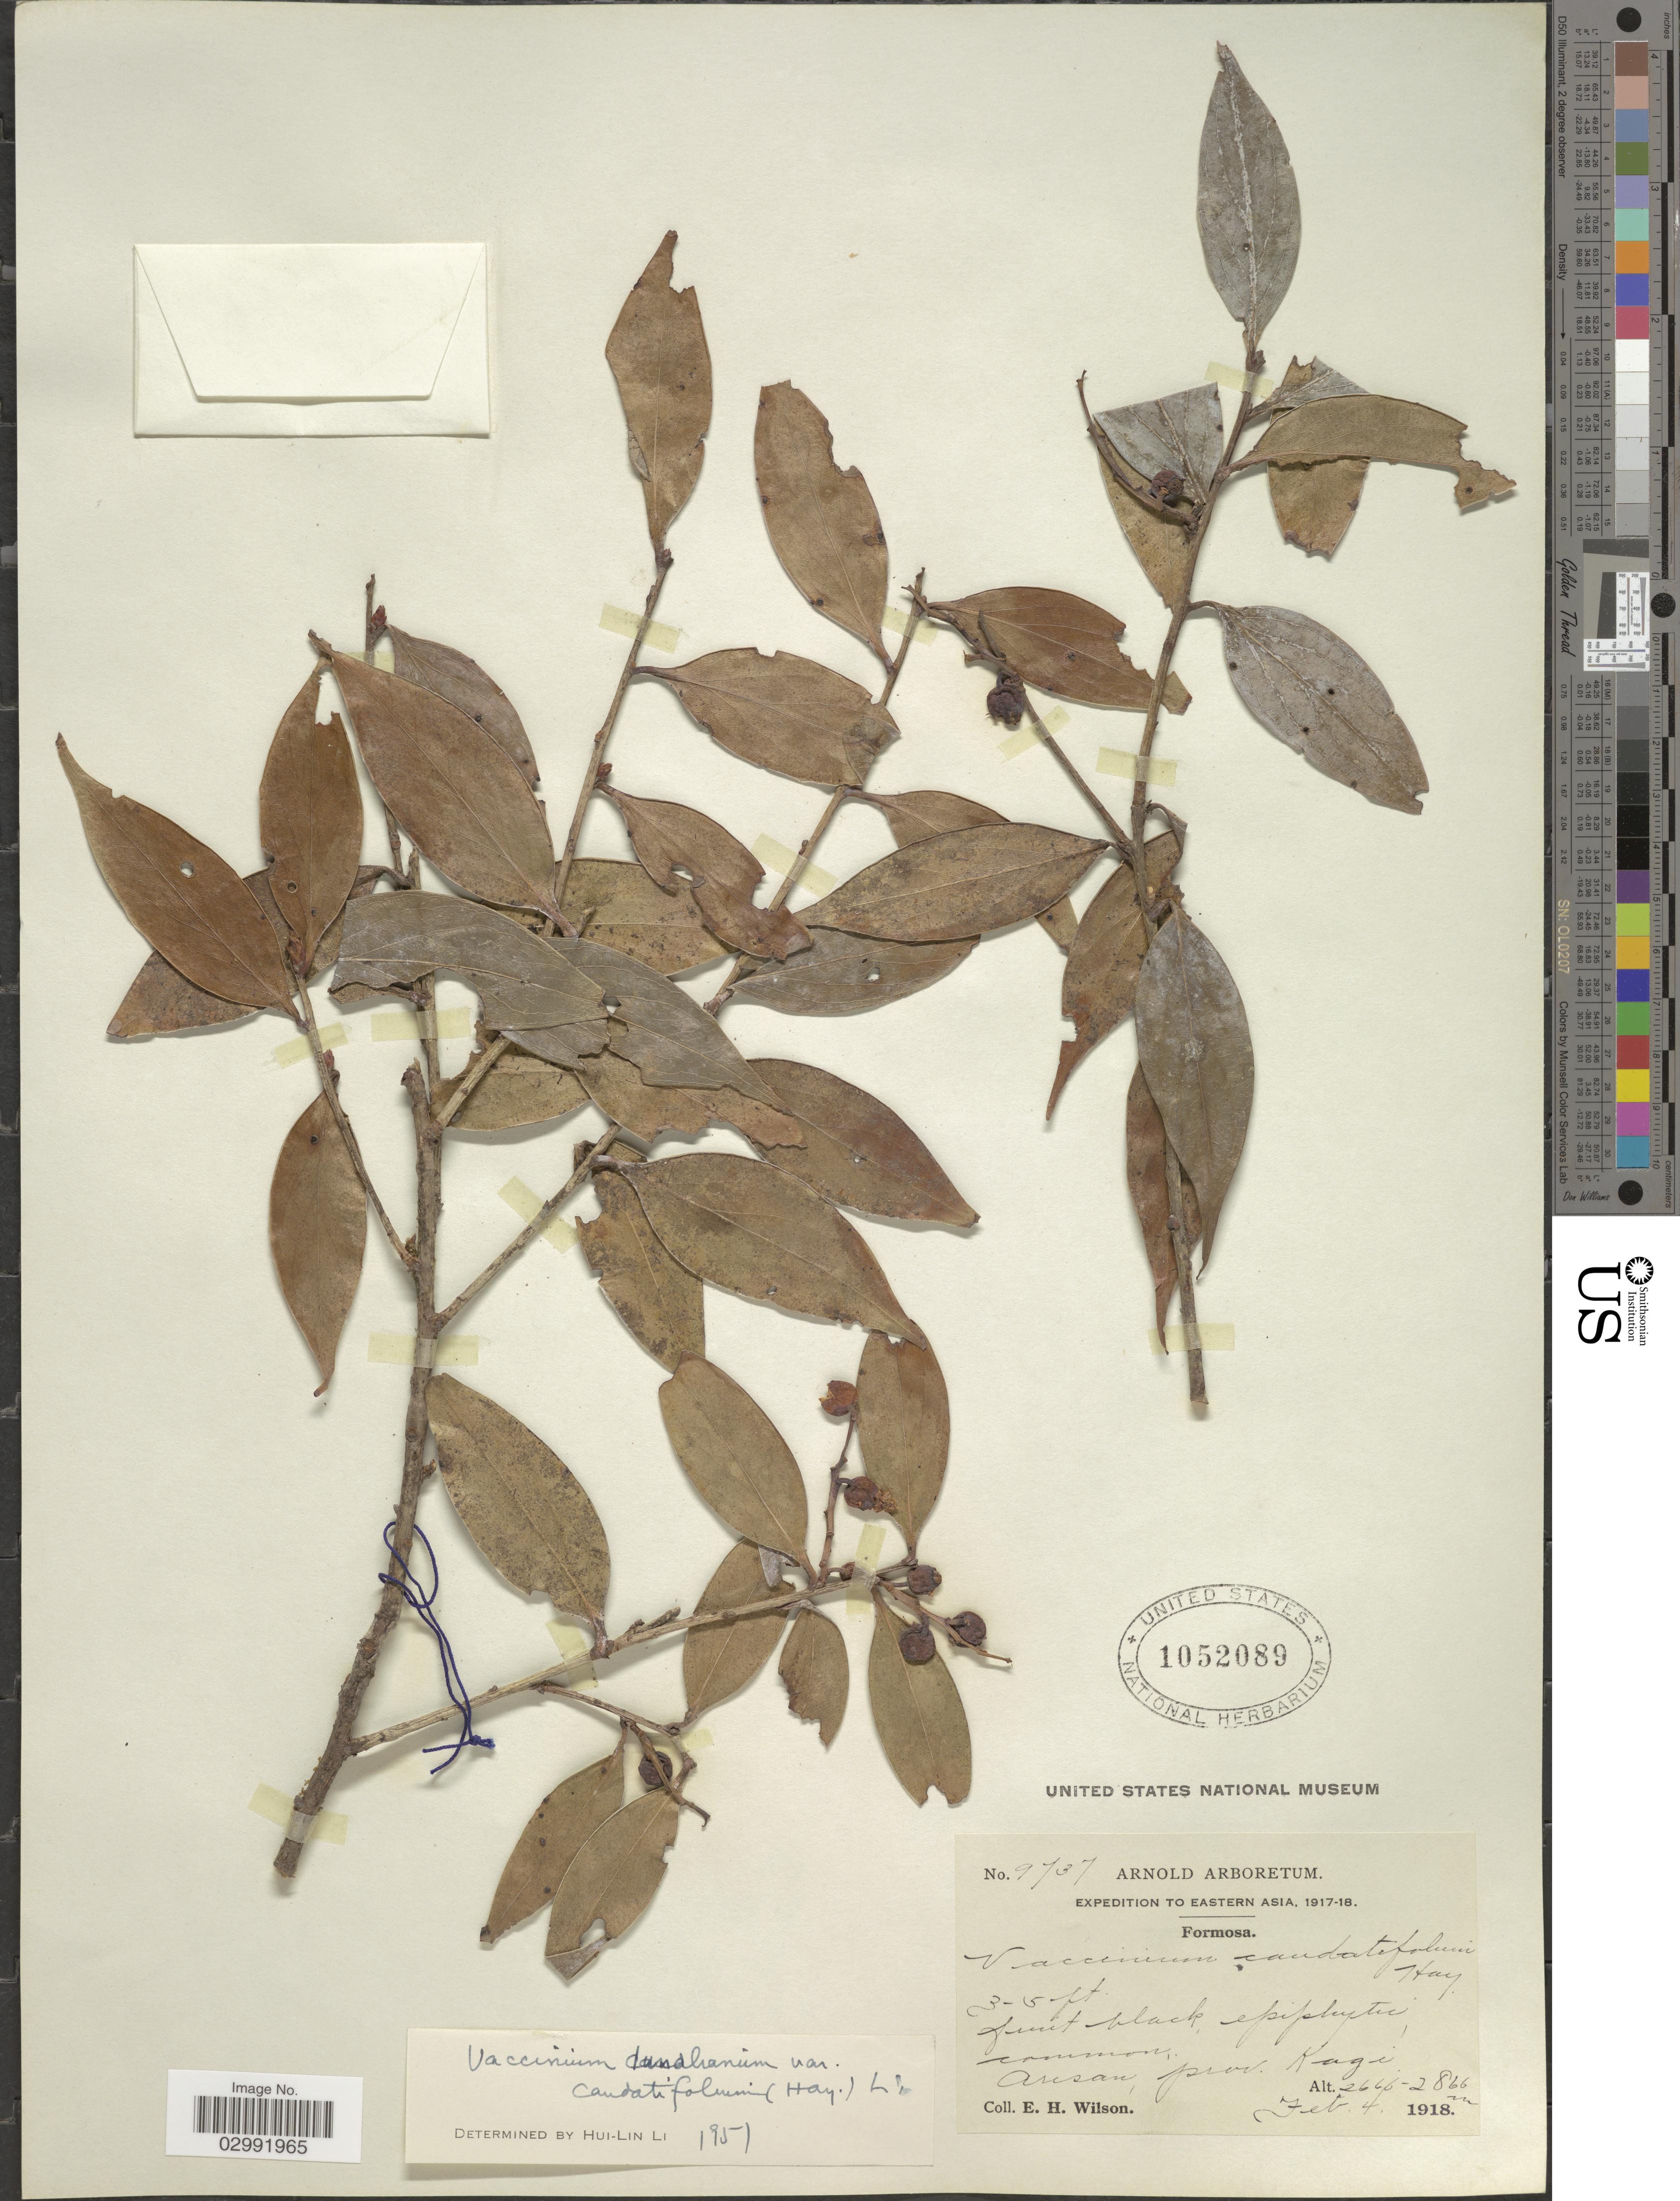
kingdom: Plantae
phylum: Tracheophyta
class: Magnoliopsida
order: Ericales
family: Ericaceae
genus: Vaccinium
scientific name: Vaccinium caudatifolium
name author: Hayata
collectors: E. Wilson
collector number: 9737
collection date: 1918-02-04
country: Taiwan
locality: Eastern Asia, Formosa. Arisan, prov. Kagi.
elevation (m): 2666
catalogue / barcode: US 1052089